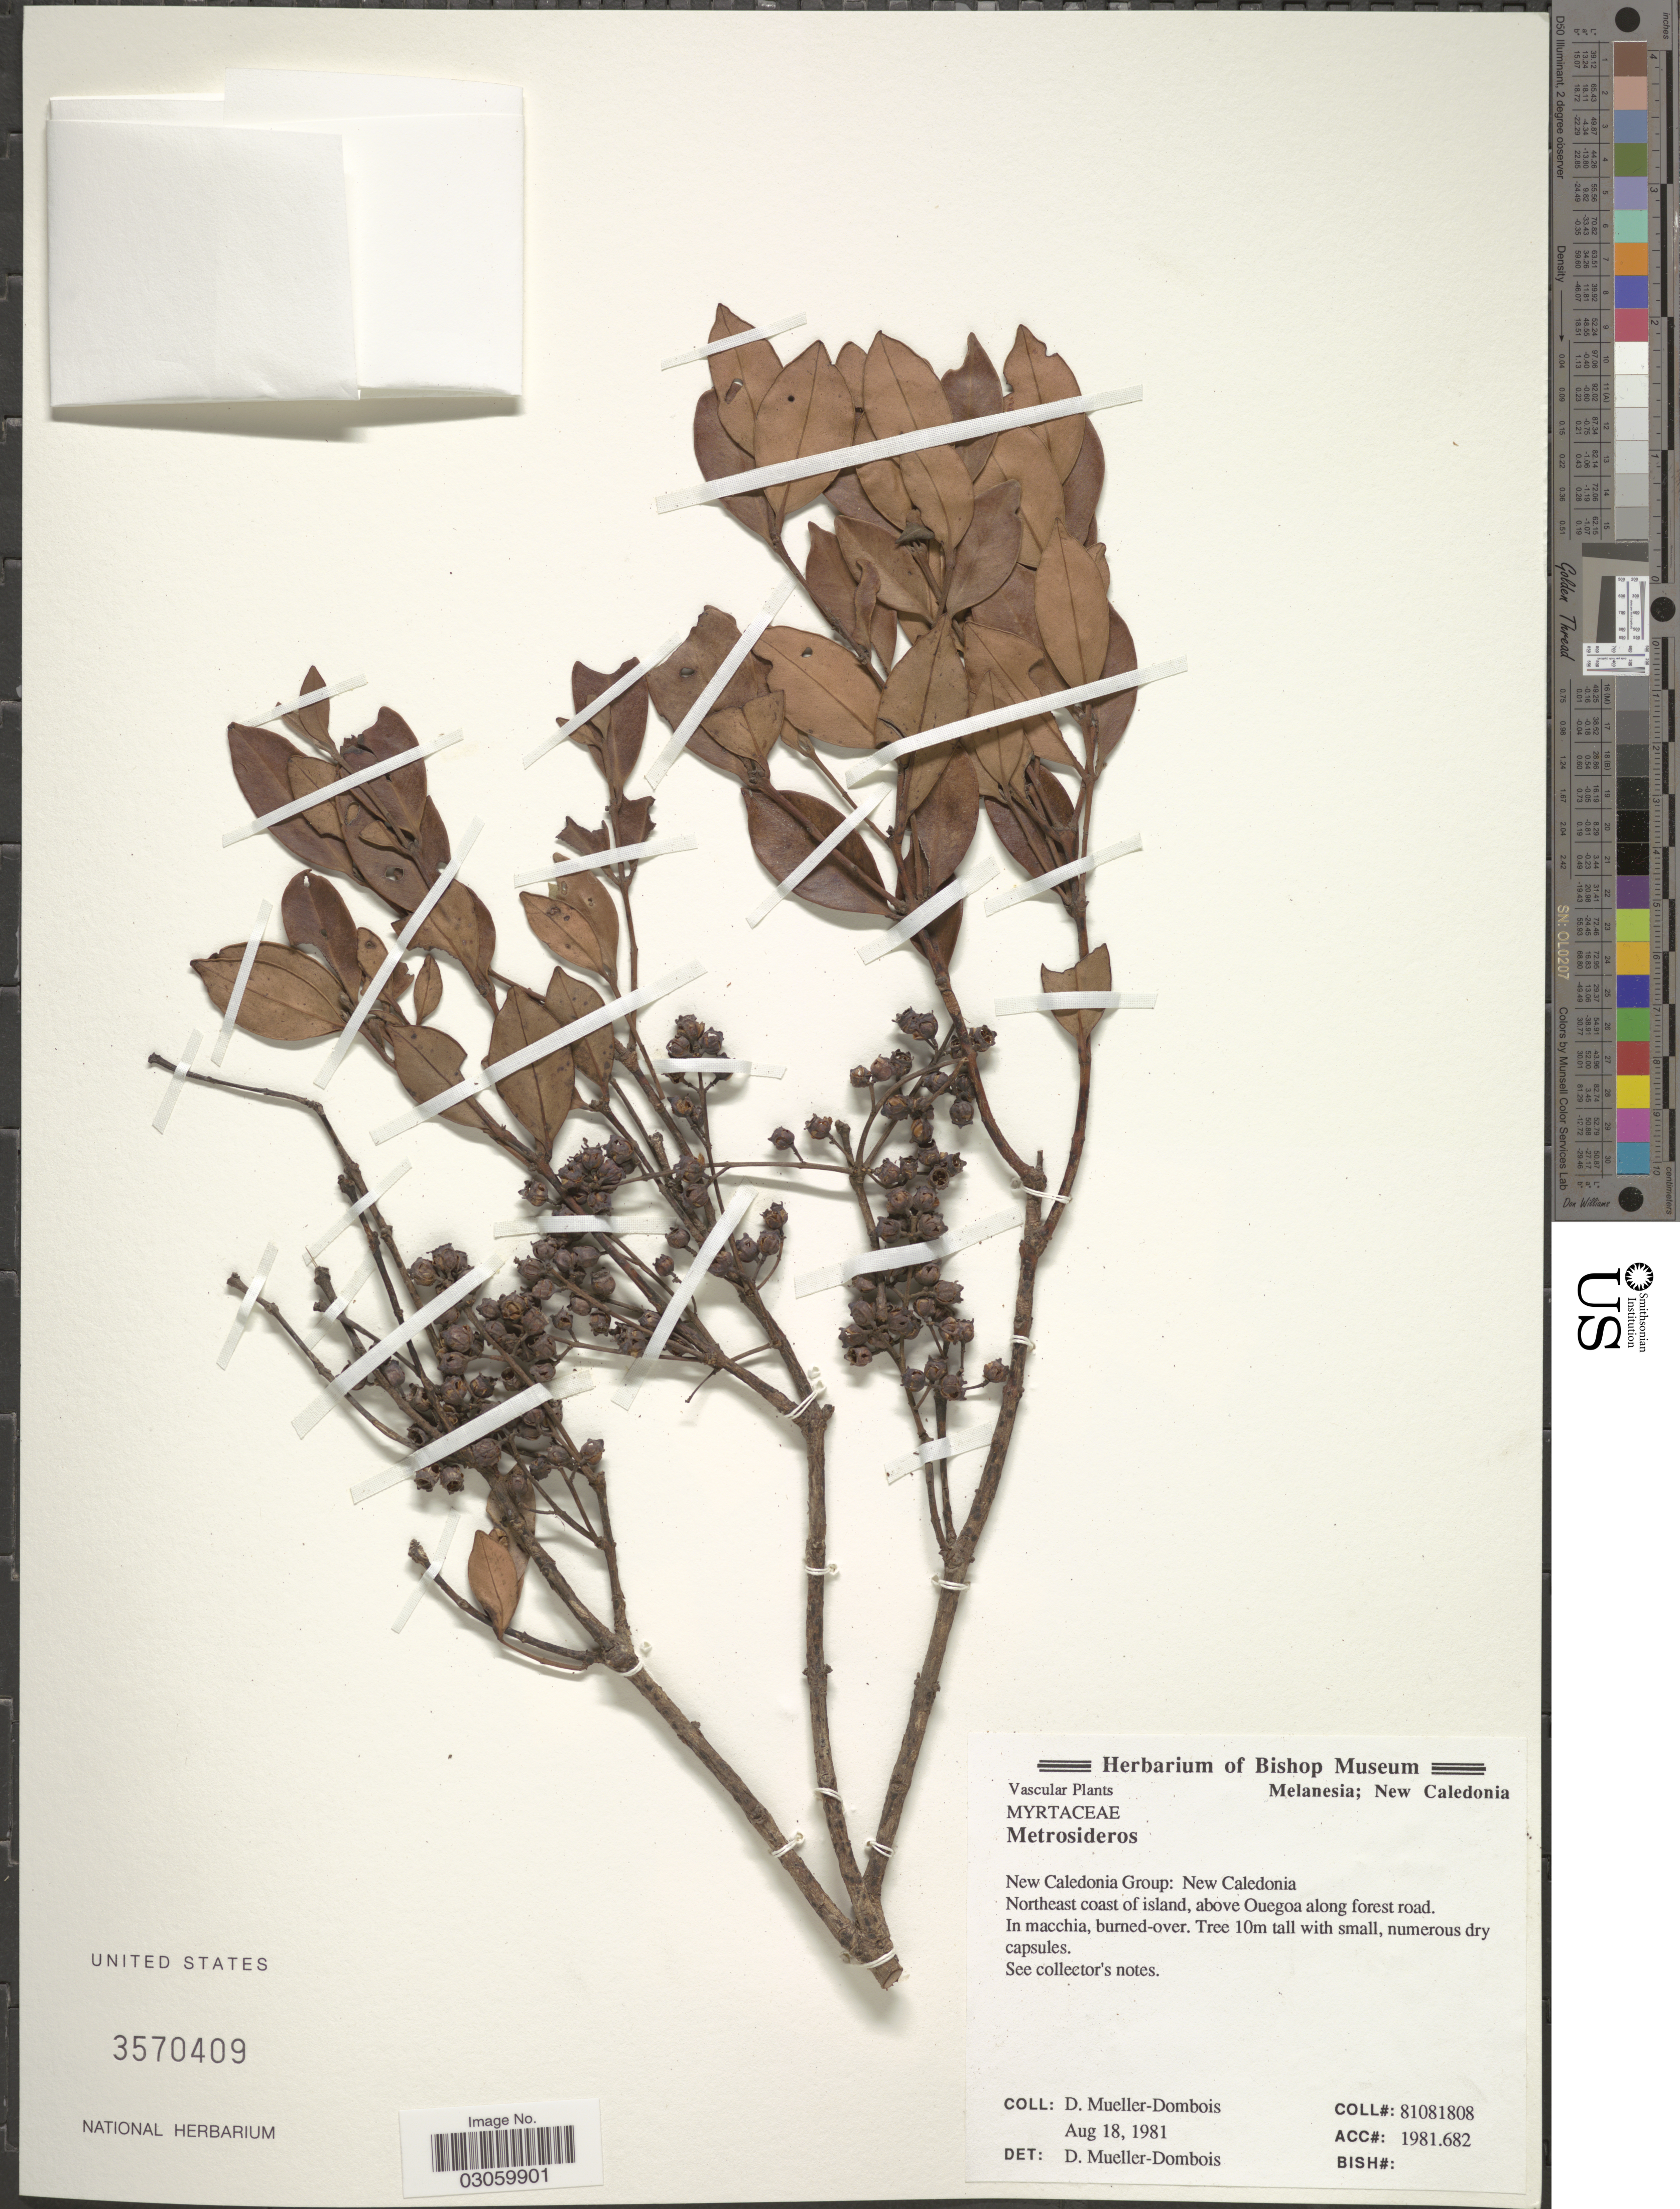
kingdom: Plantae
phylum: Tracheophyta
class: Magnoliopsida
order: Myrtales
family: Myrtaceae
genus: Metrosideros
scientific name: Metrosideros sp.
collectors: D. Mueller-Dombois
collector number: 81081808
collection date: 1981-08-18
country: New Caledonia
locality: Melanesia. New Caledonia Group. Northeast coast of island, above Ouegoa along forest road.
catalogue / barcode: US 3570409